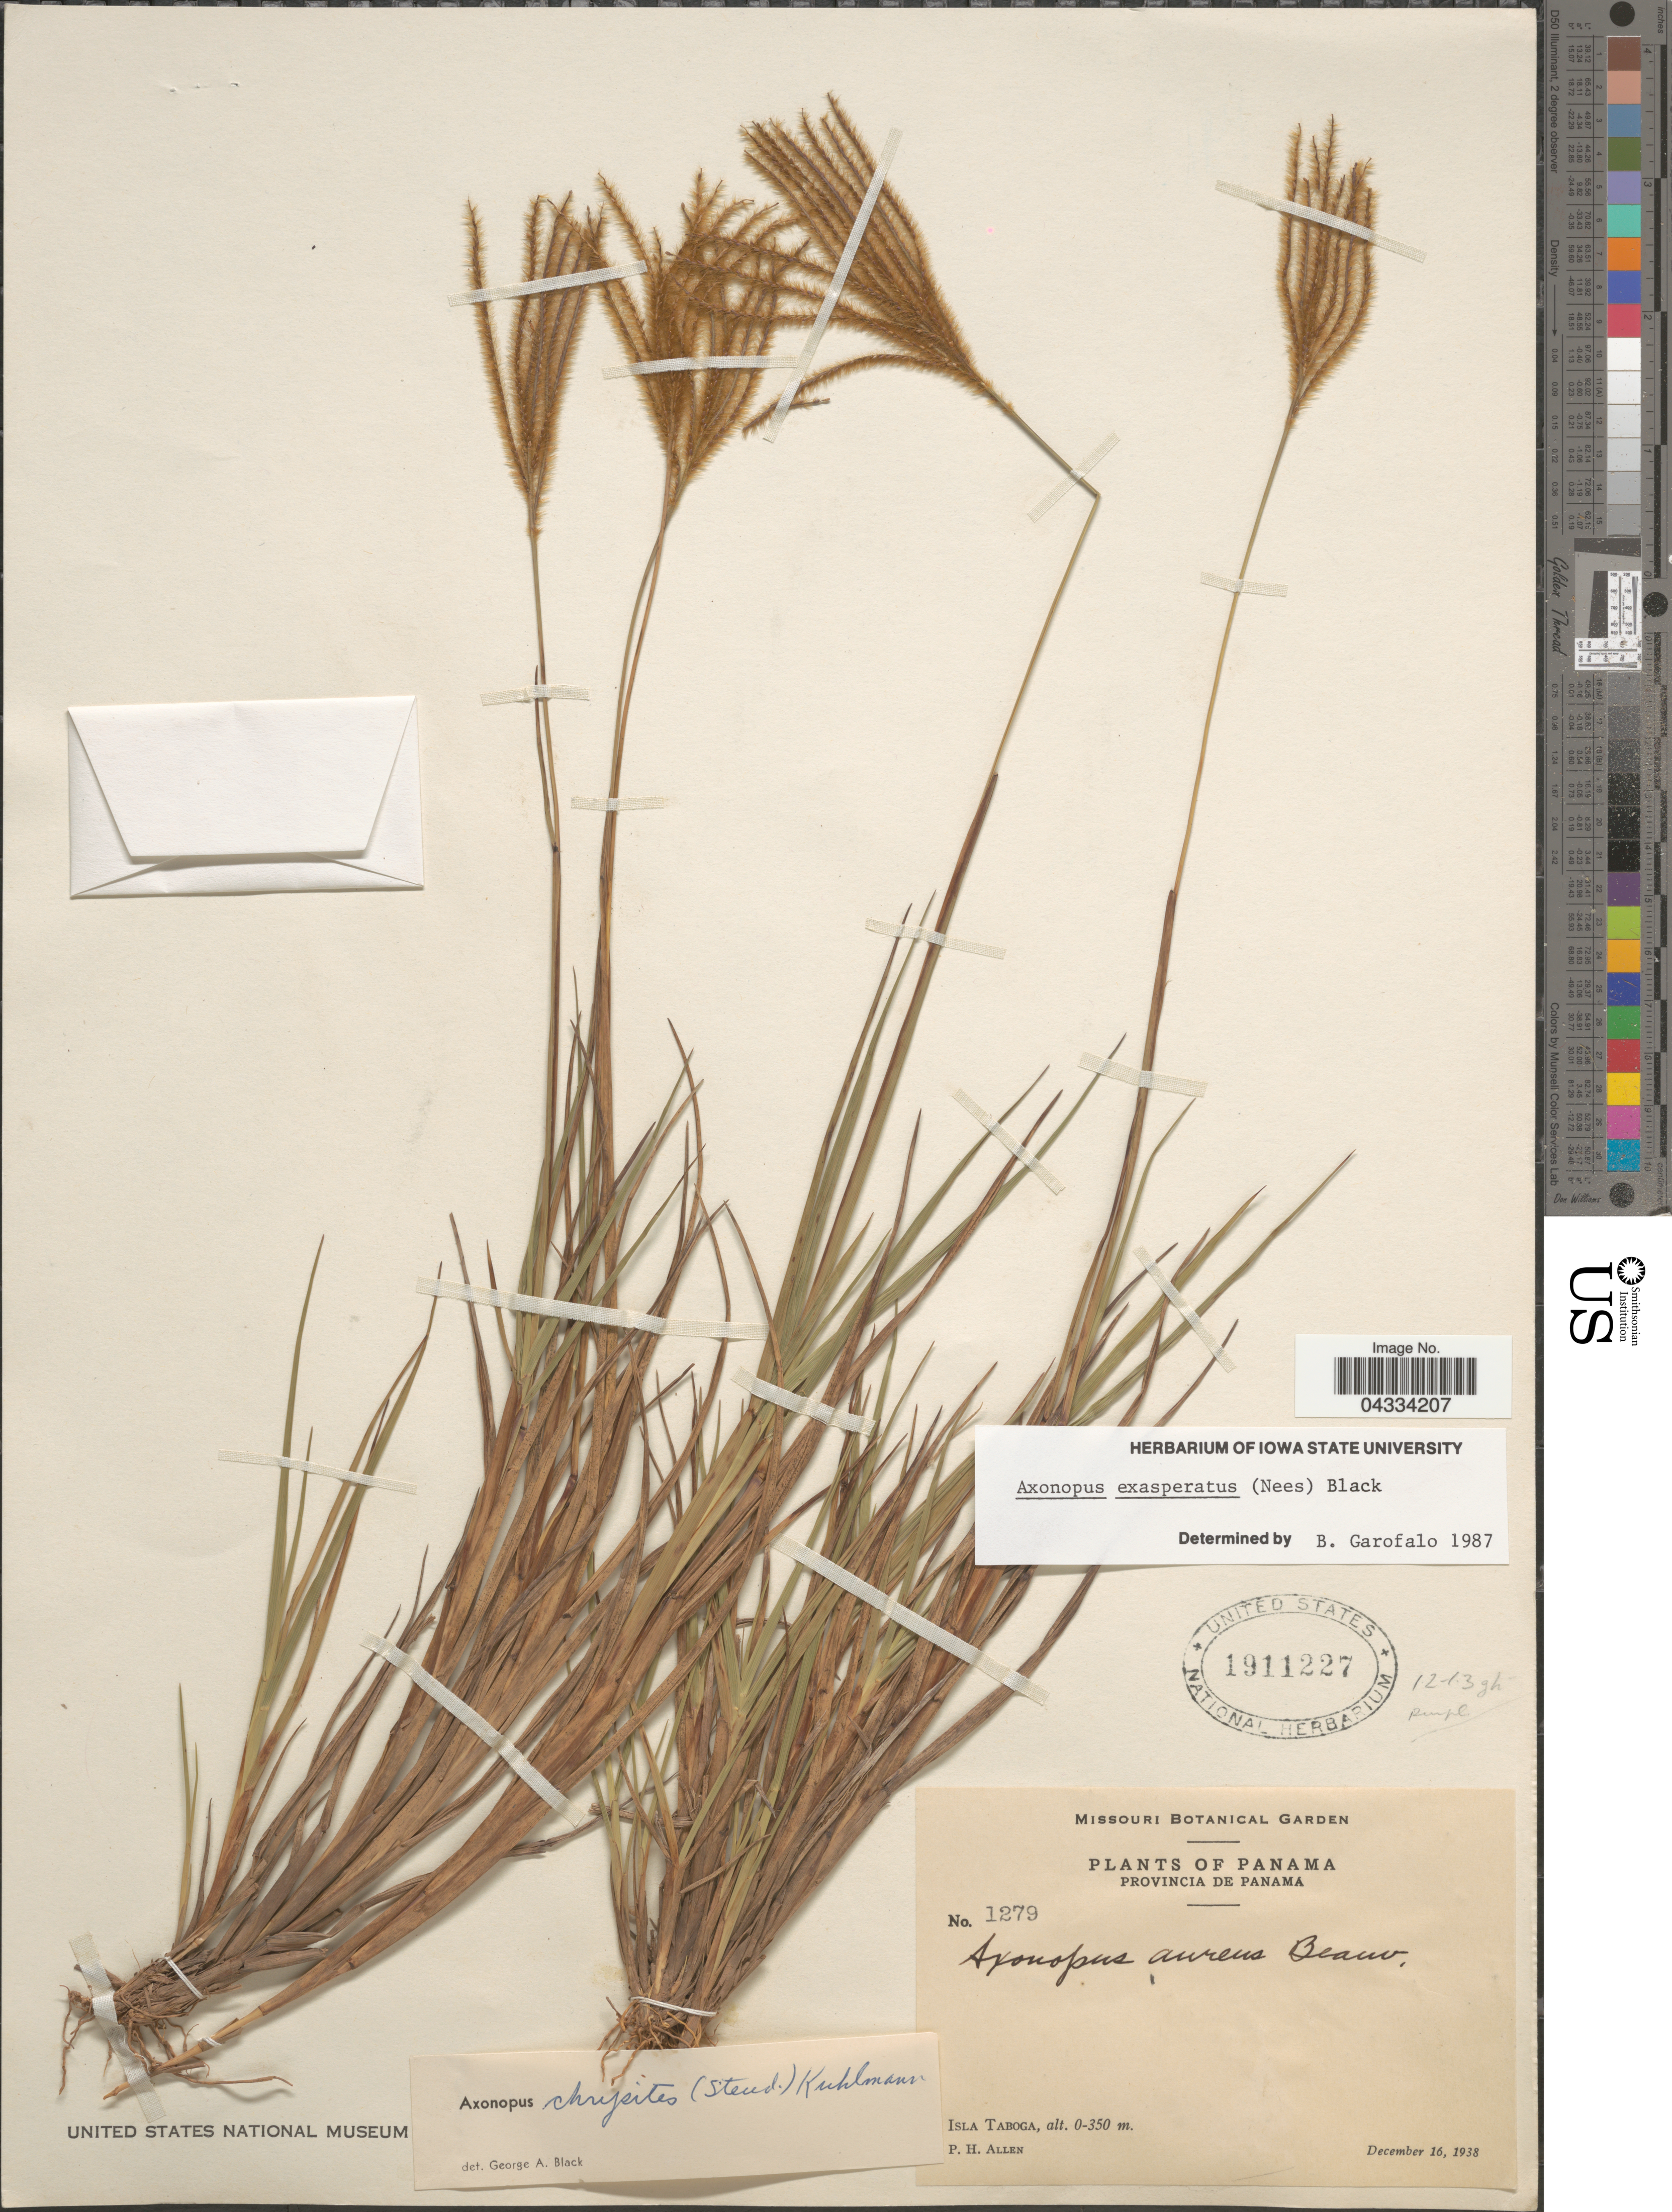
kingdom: Plantae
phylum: Tracheophyta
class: Liliopsida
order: Poales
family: Poaceae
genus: Axonopus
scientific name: Axonopus aureus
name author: P. Beauv.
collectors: P. H. Allen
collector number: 1279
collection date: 1938-12-16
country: Panama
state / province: Panamá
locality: Isla Taboga.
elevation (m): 0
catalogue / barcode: US 1911227